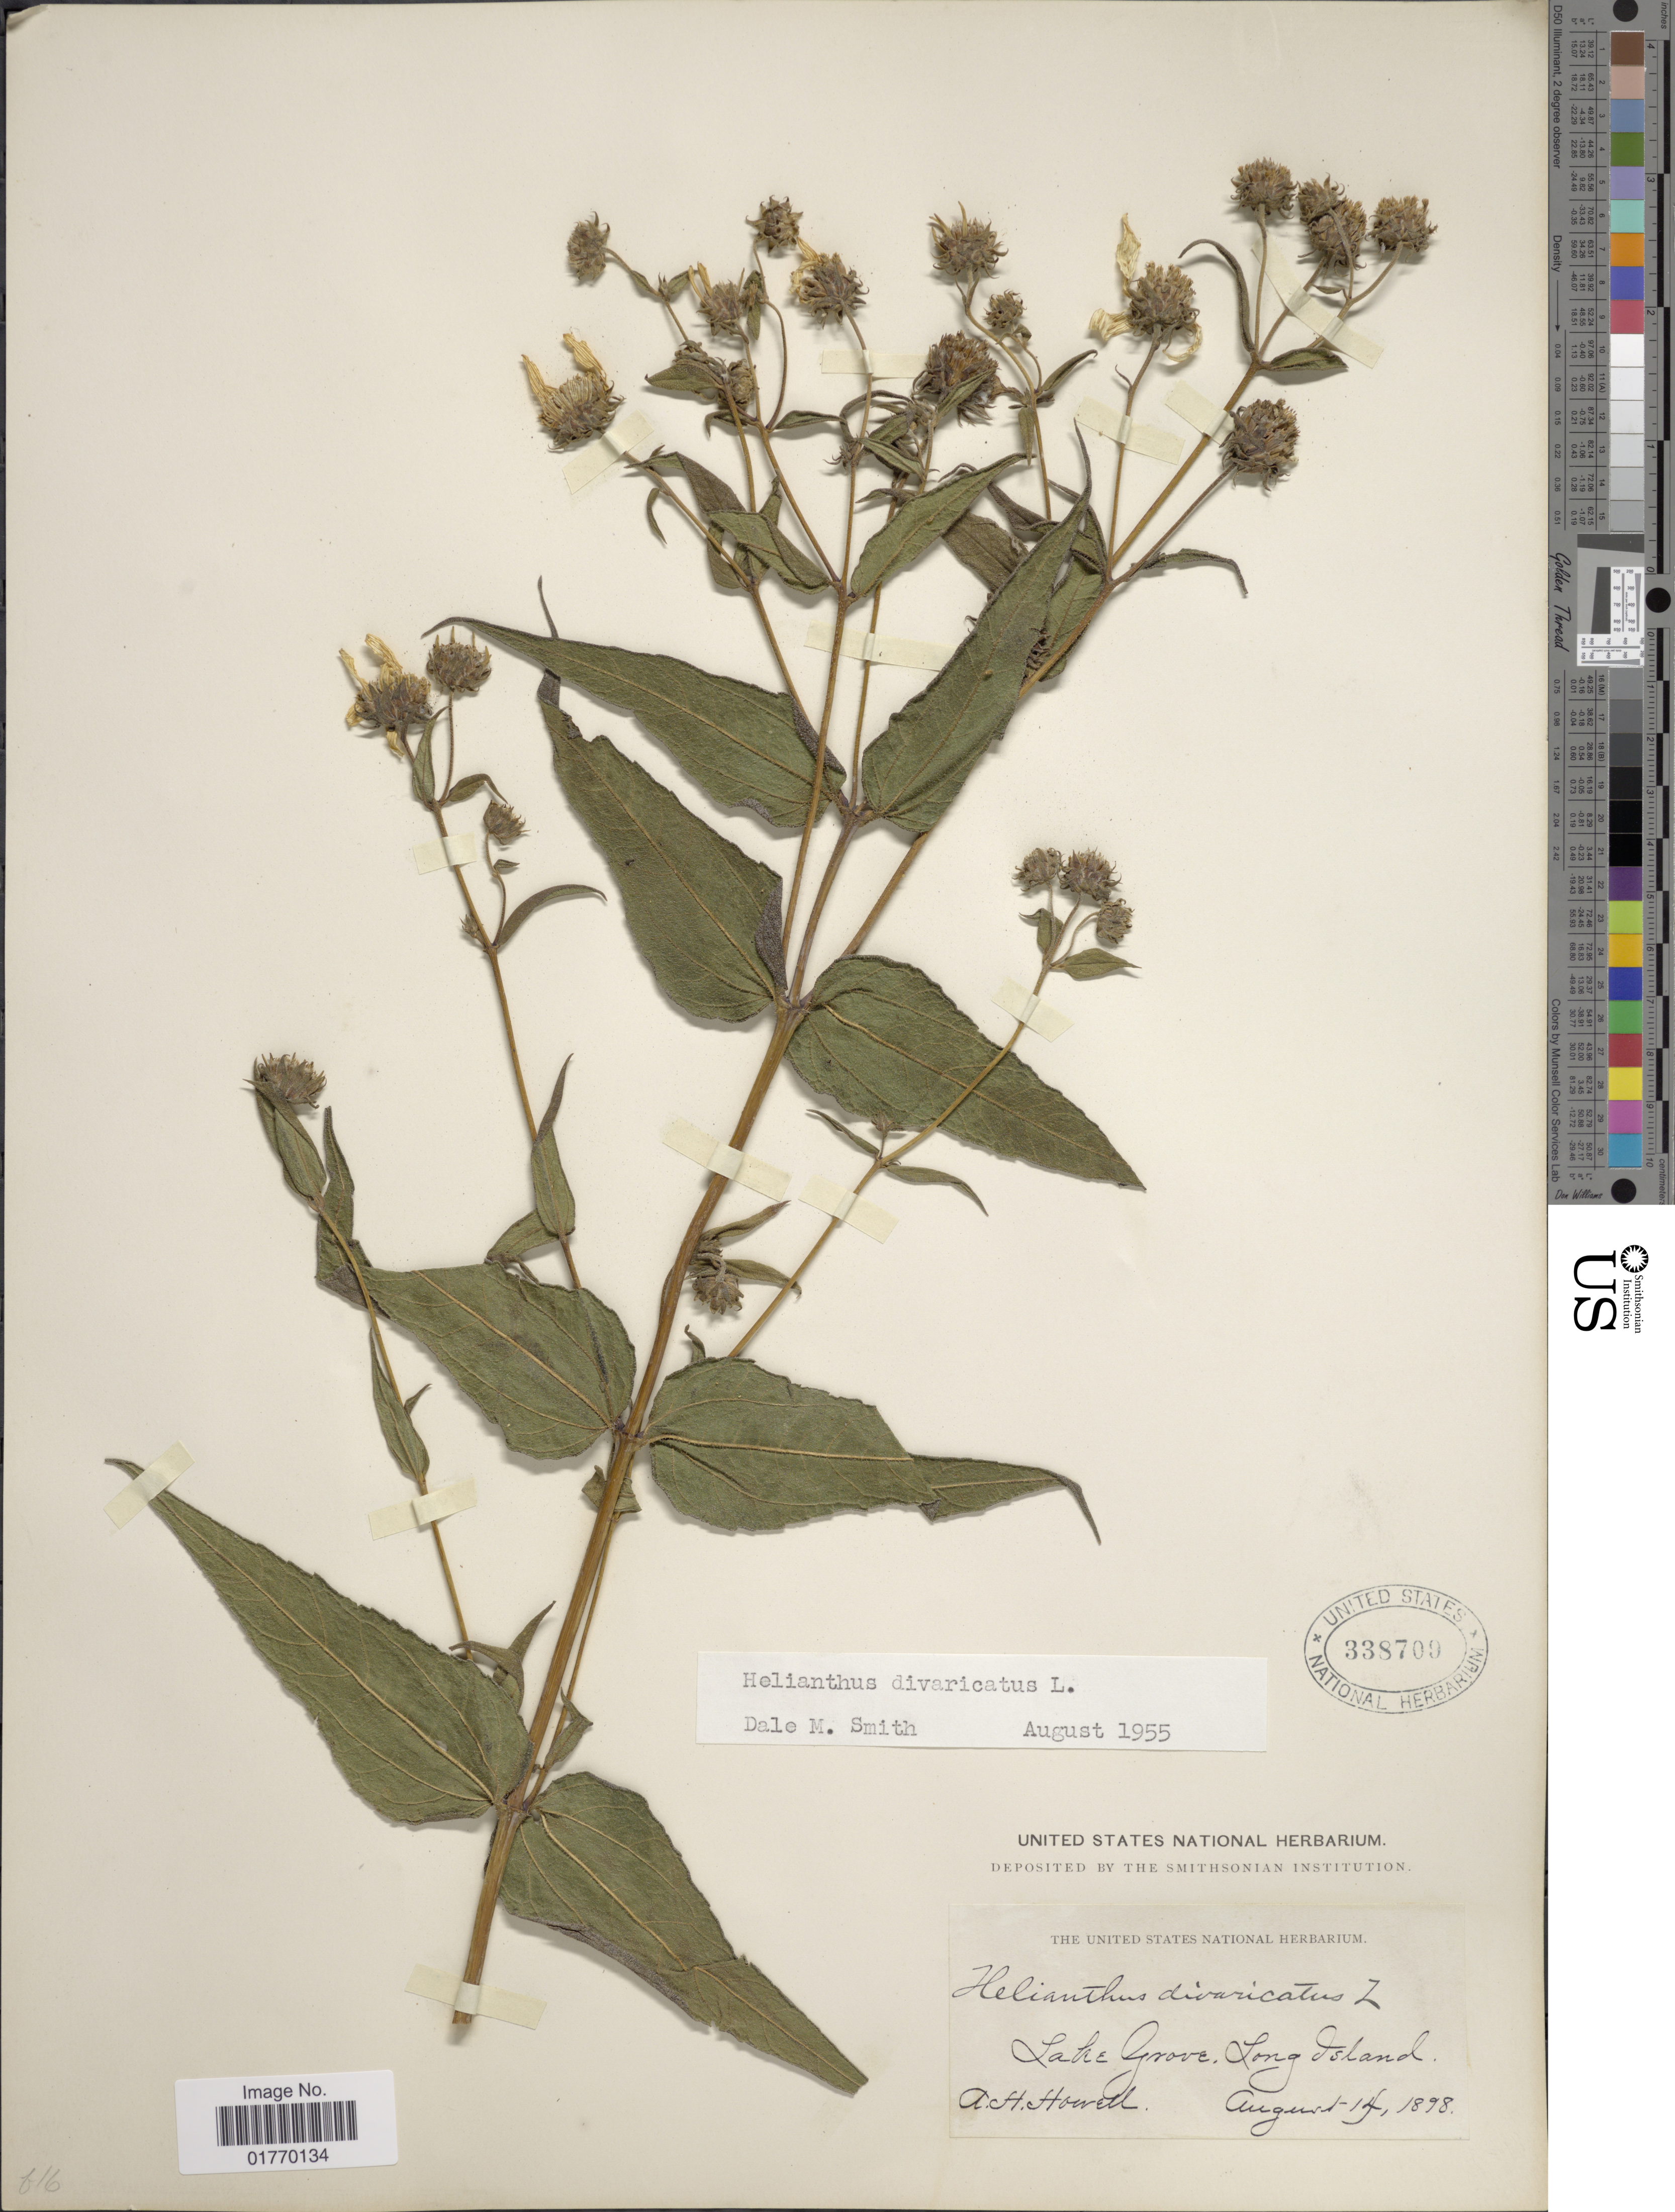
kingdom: Plantae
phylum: Tracheophyta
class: Magnoliopsida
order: Asterales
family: Asteraceae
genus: Helianthus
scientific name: Helianthus divaricatus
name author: L.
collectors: A. Howell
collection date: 1898-08-14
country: United States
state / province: New York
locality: Lake Grove, Long Island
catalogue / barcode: US 338709